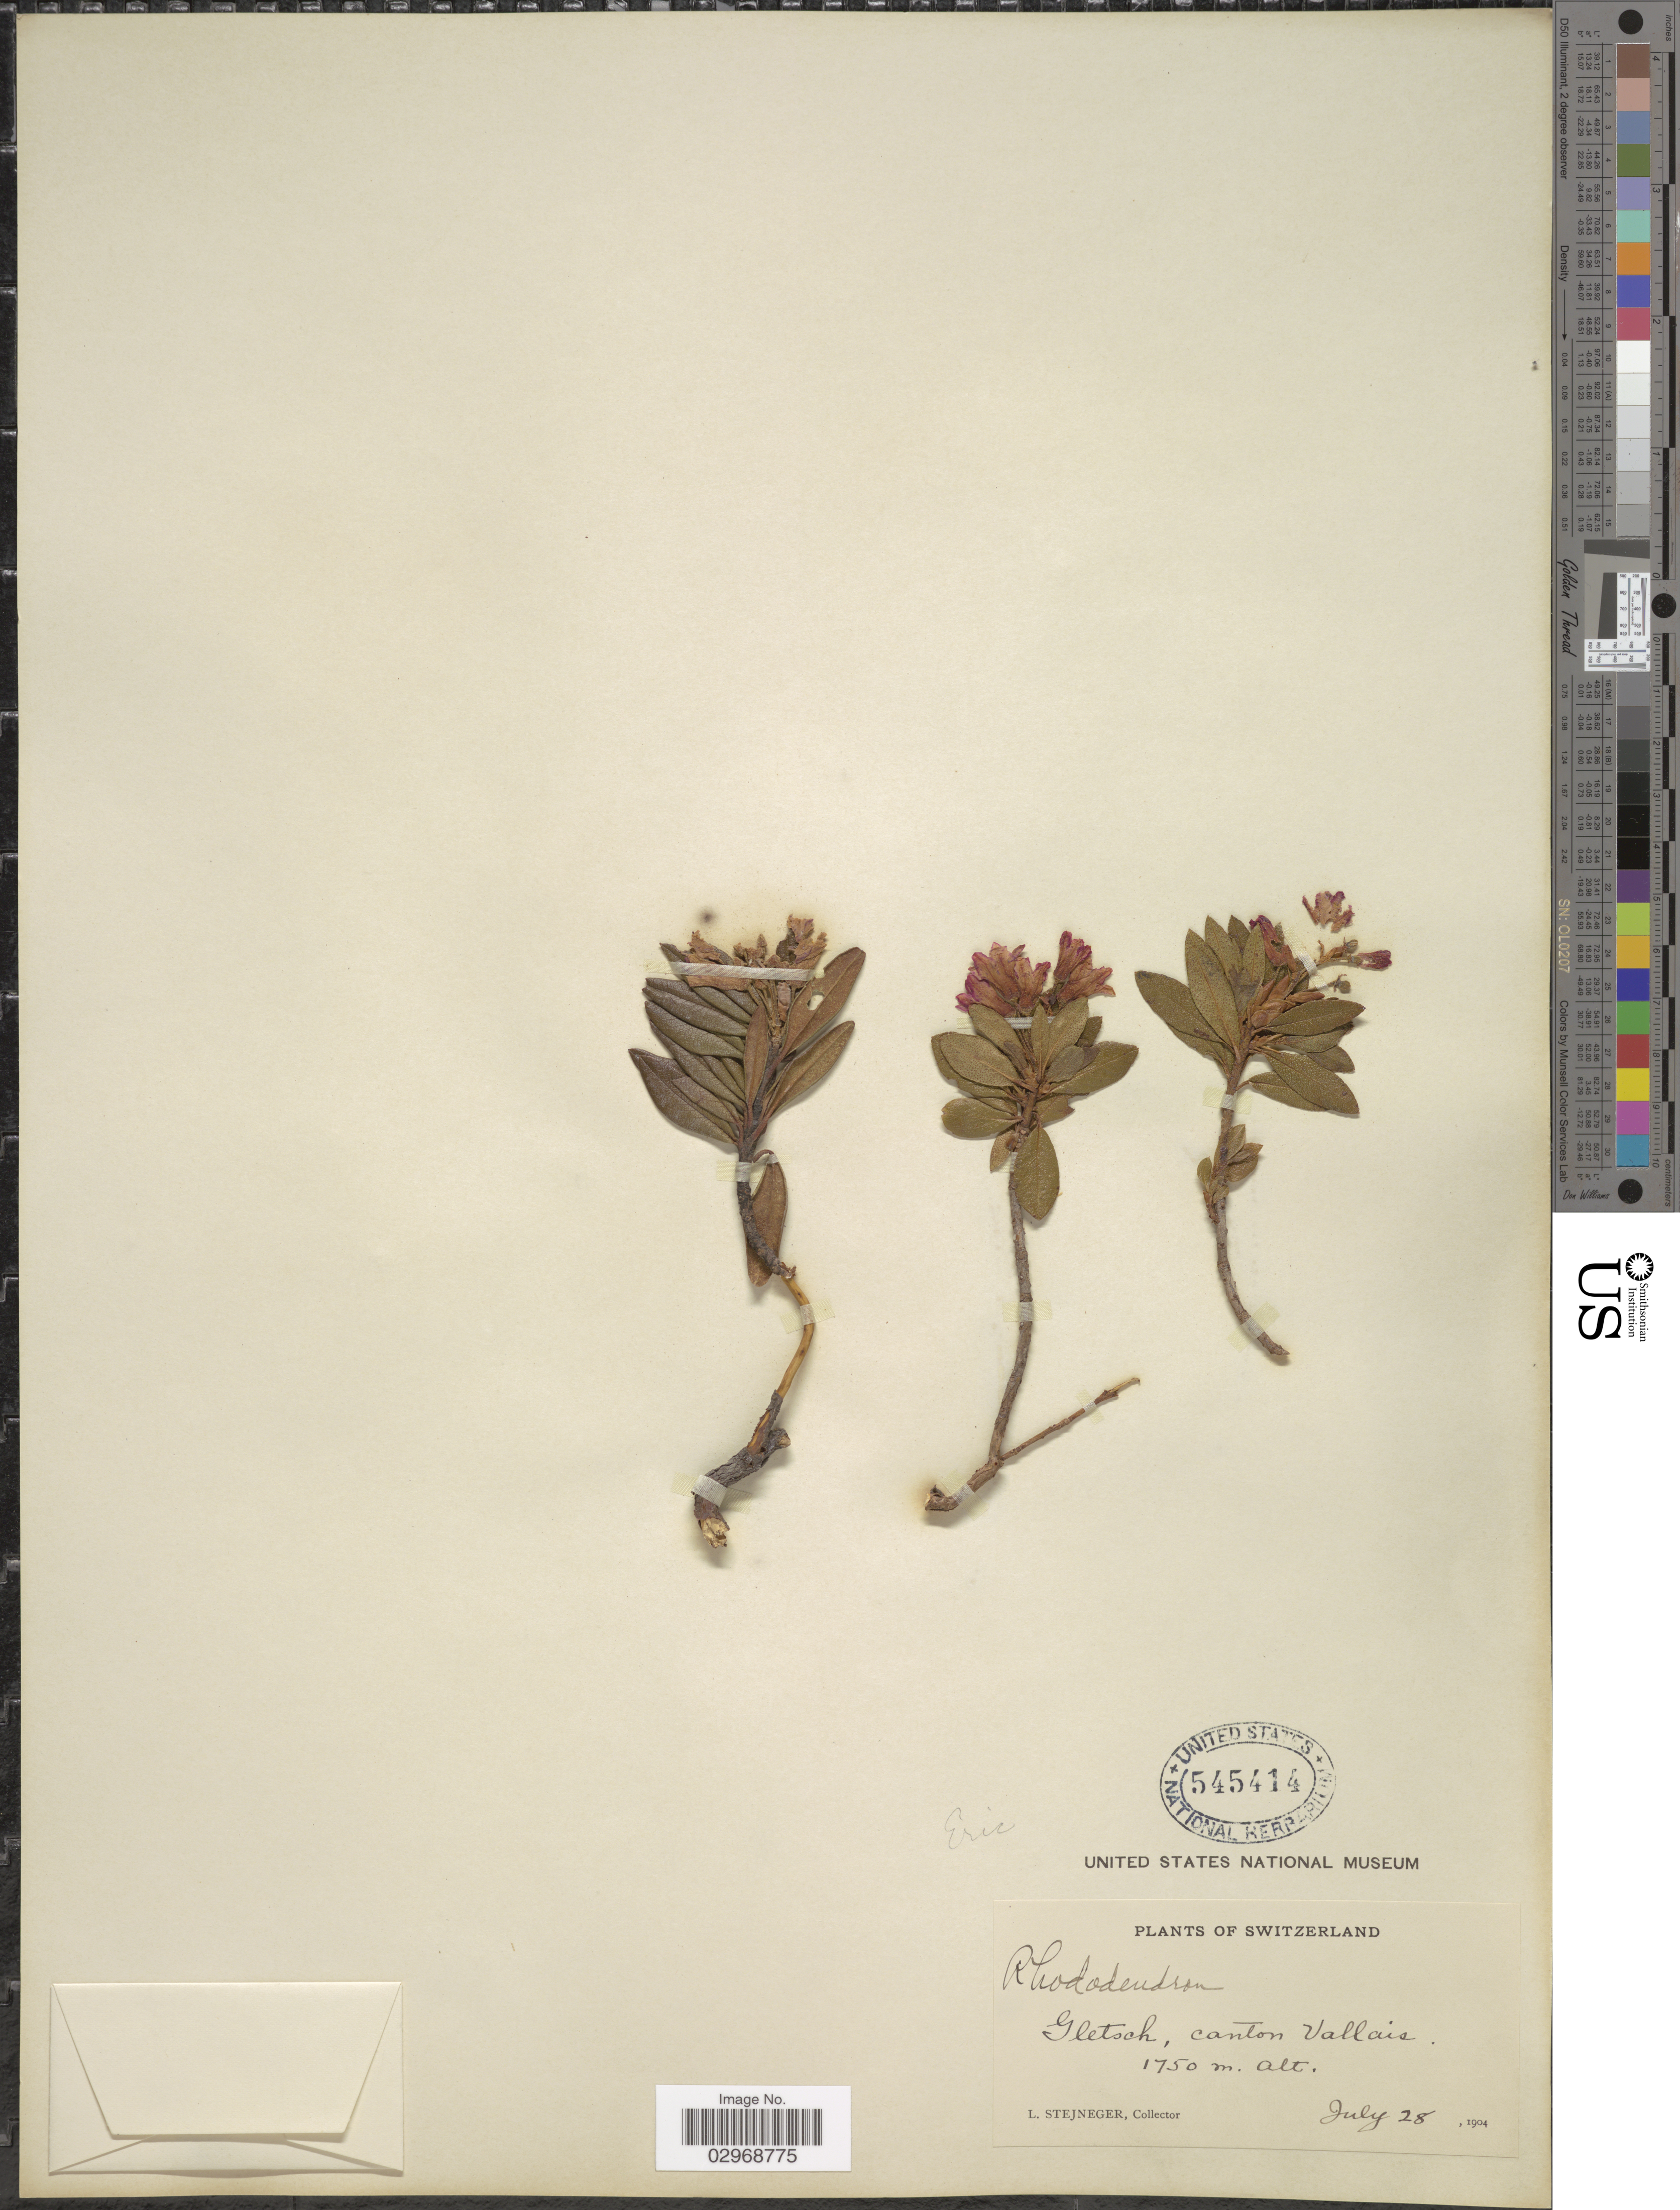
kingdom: Plantae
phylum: Tracheophyta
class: Magnoliopsida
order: Ericales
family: Ericaceae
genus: Rhododendron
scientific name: Rhododendron hirsutum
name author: L.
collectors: L. Stejneger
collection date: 1904-07-28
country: Switzerland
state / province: Valais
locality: Gletsch, canton Vallais.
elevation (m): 1750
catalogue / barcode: US 545414